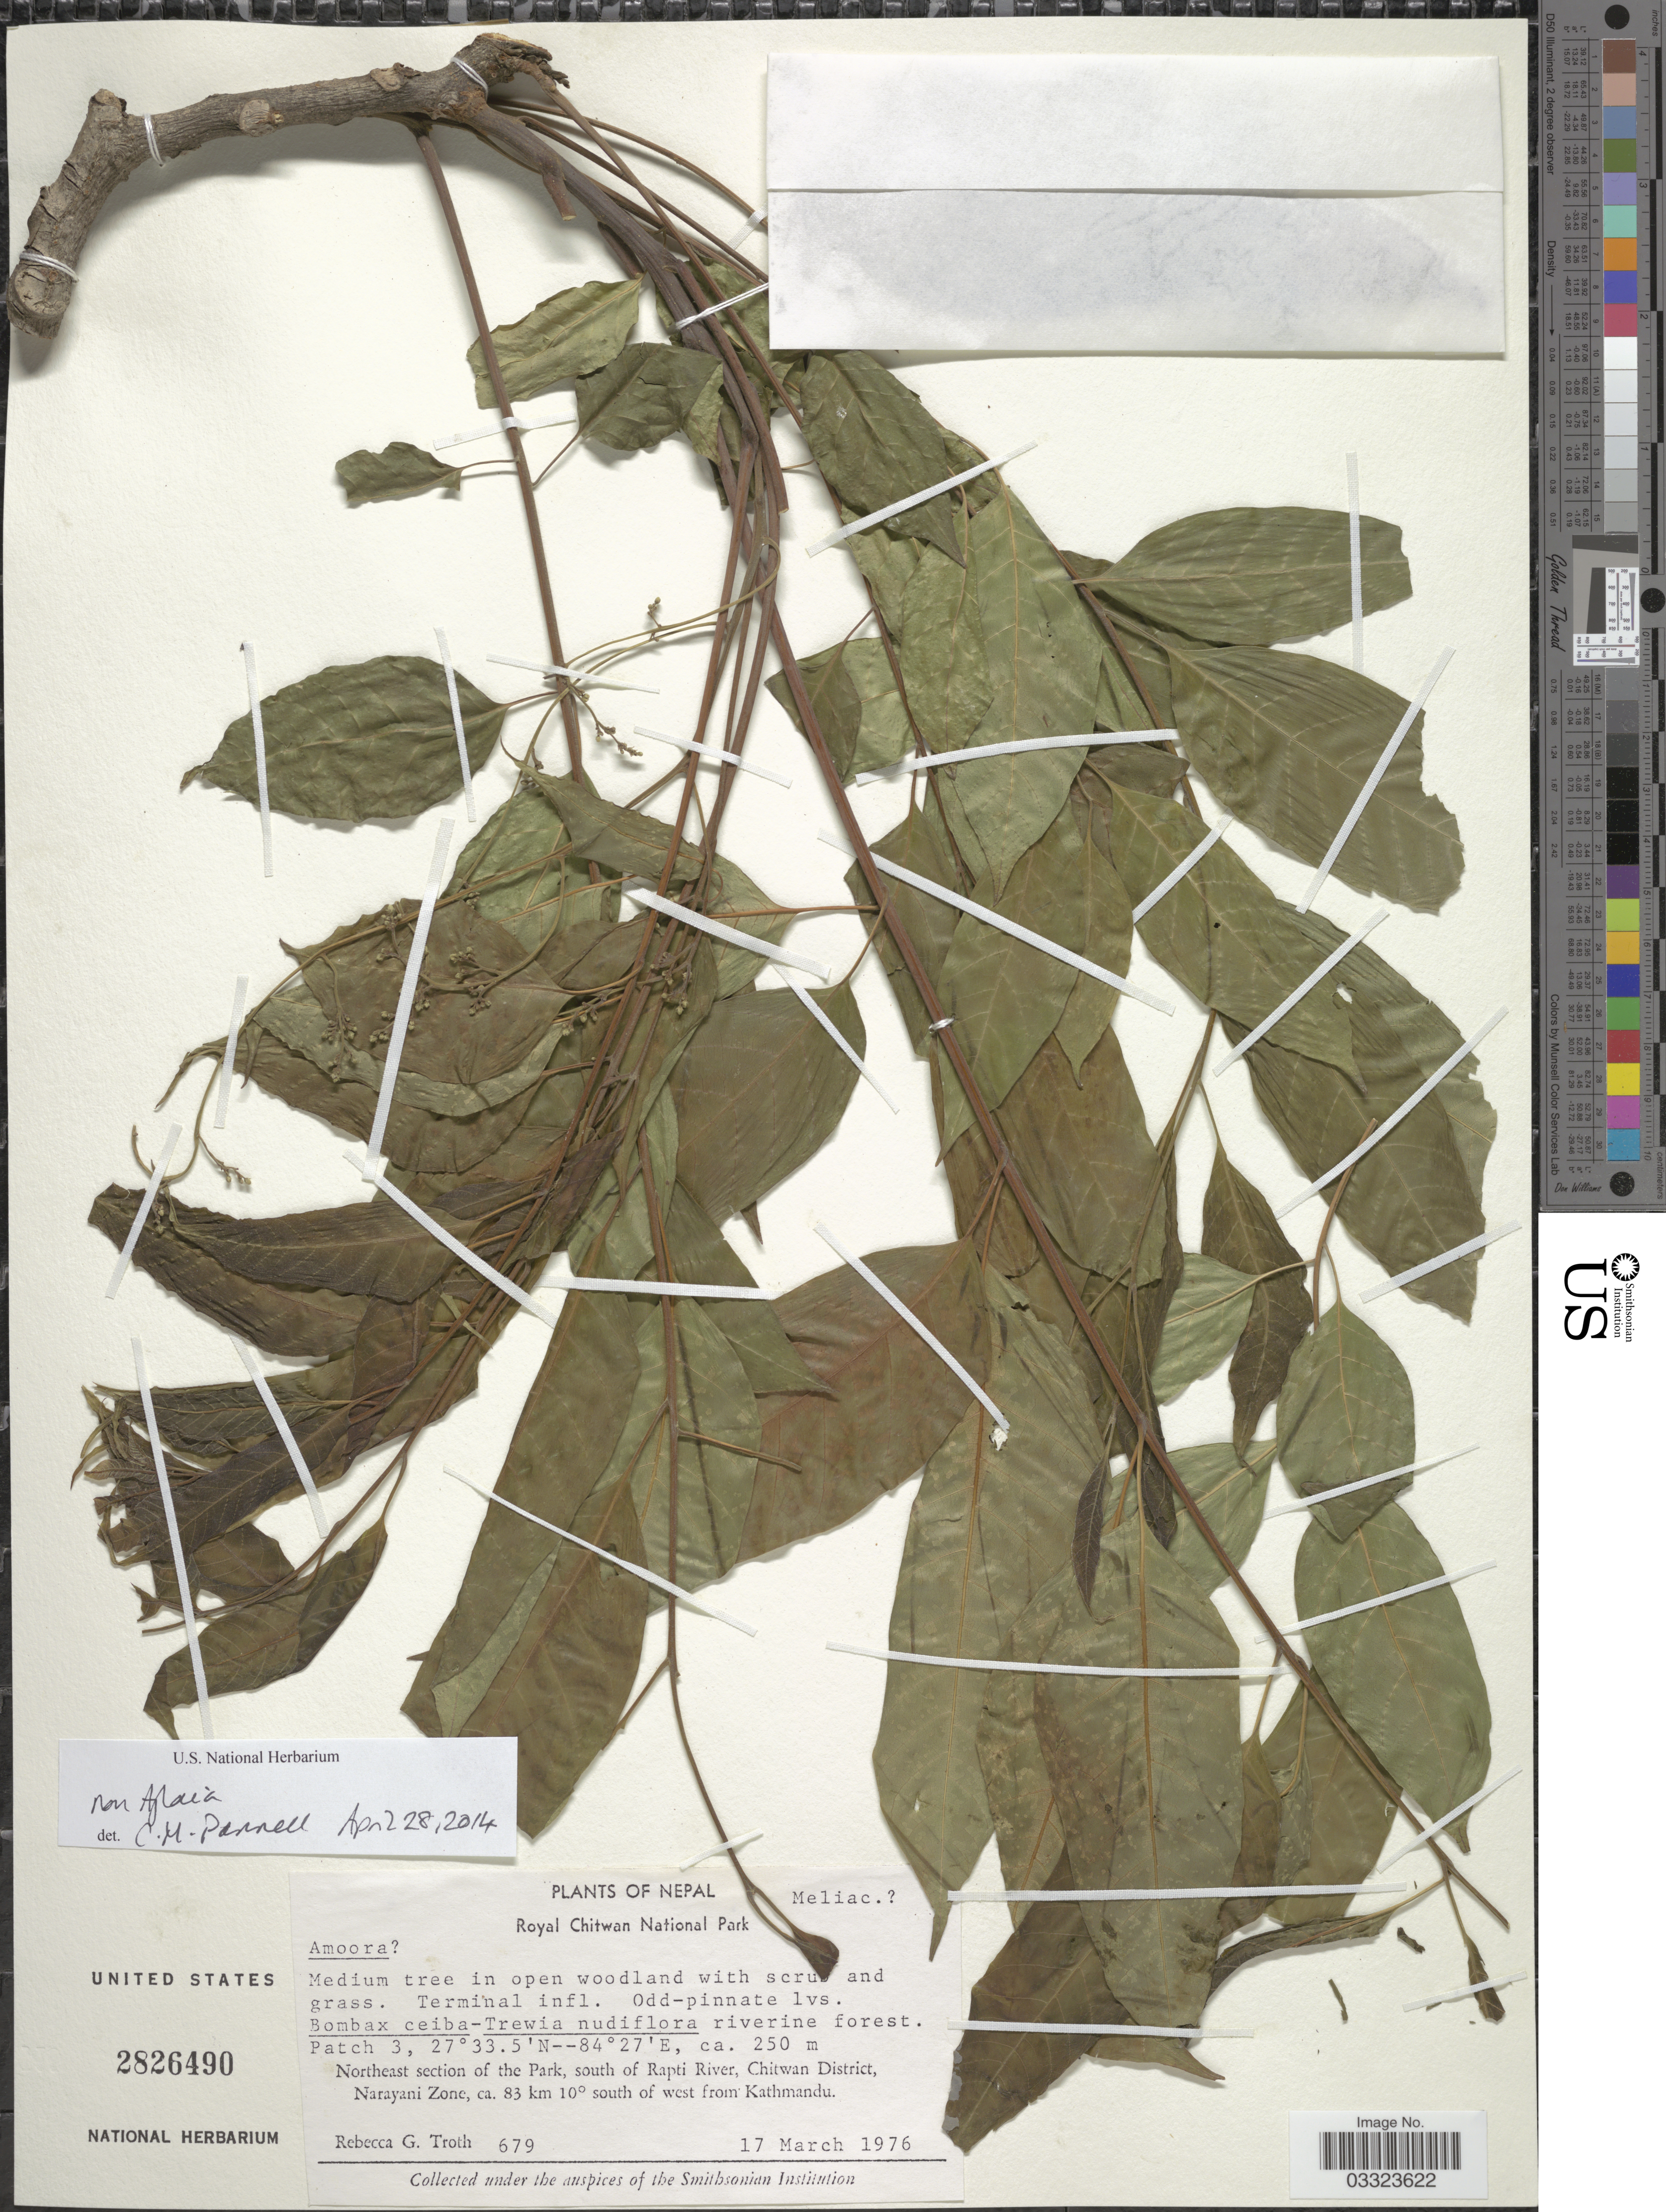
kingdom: Plantae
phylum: Tracheophyta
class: Magnoliopsida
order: Sapindales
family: Meliaceae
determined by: Pannell, C. M.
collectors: R. Troth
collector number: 679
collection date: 1976-03-17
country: Nepal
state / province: Narayani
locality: Royal Chitwan National Park. Northeast section of the Park, south of Rapti River, Chitwan District, Narayani Zone, ca. 83 km 10° south of west from Kathmandu.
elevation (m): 250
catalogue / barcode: US 2826490